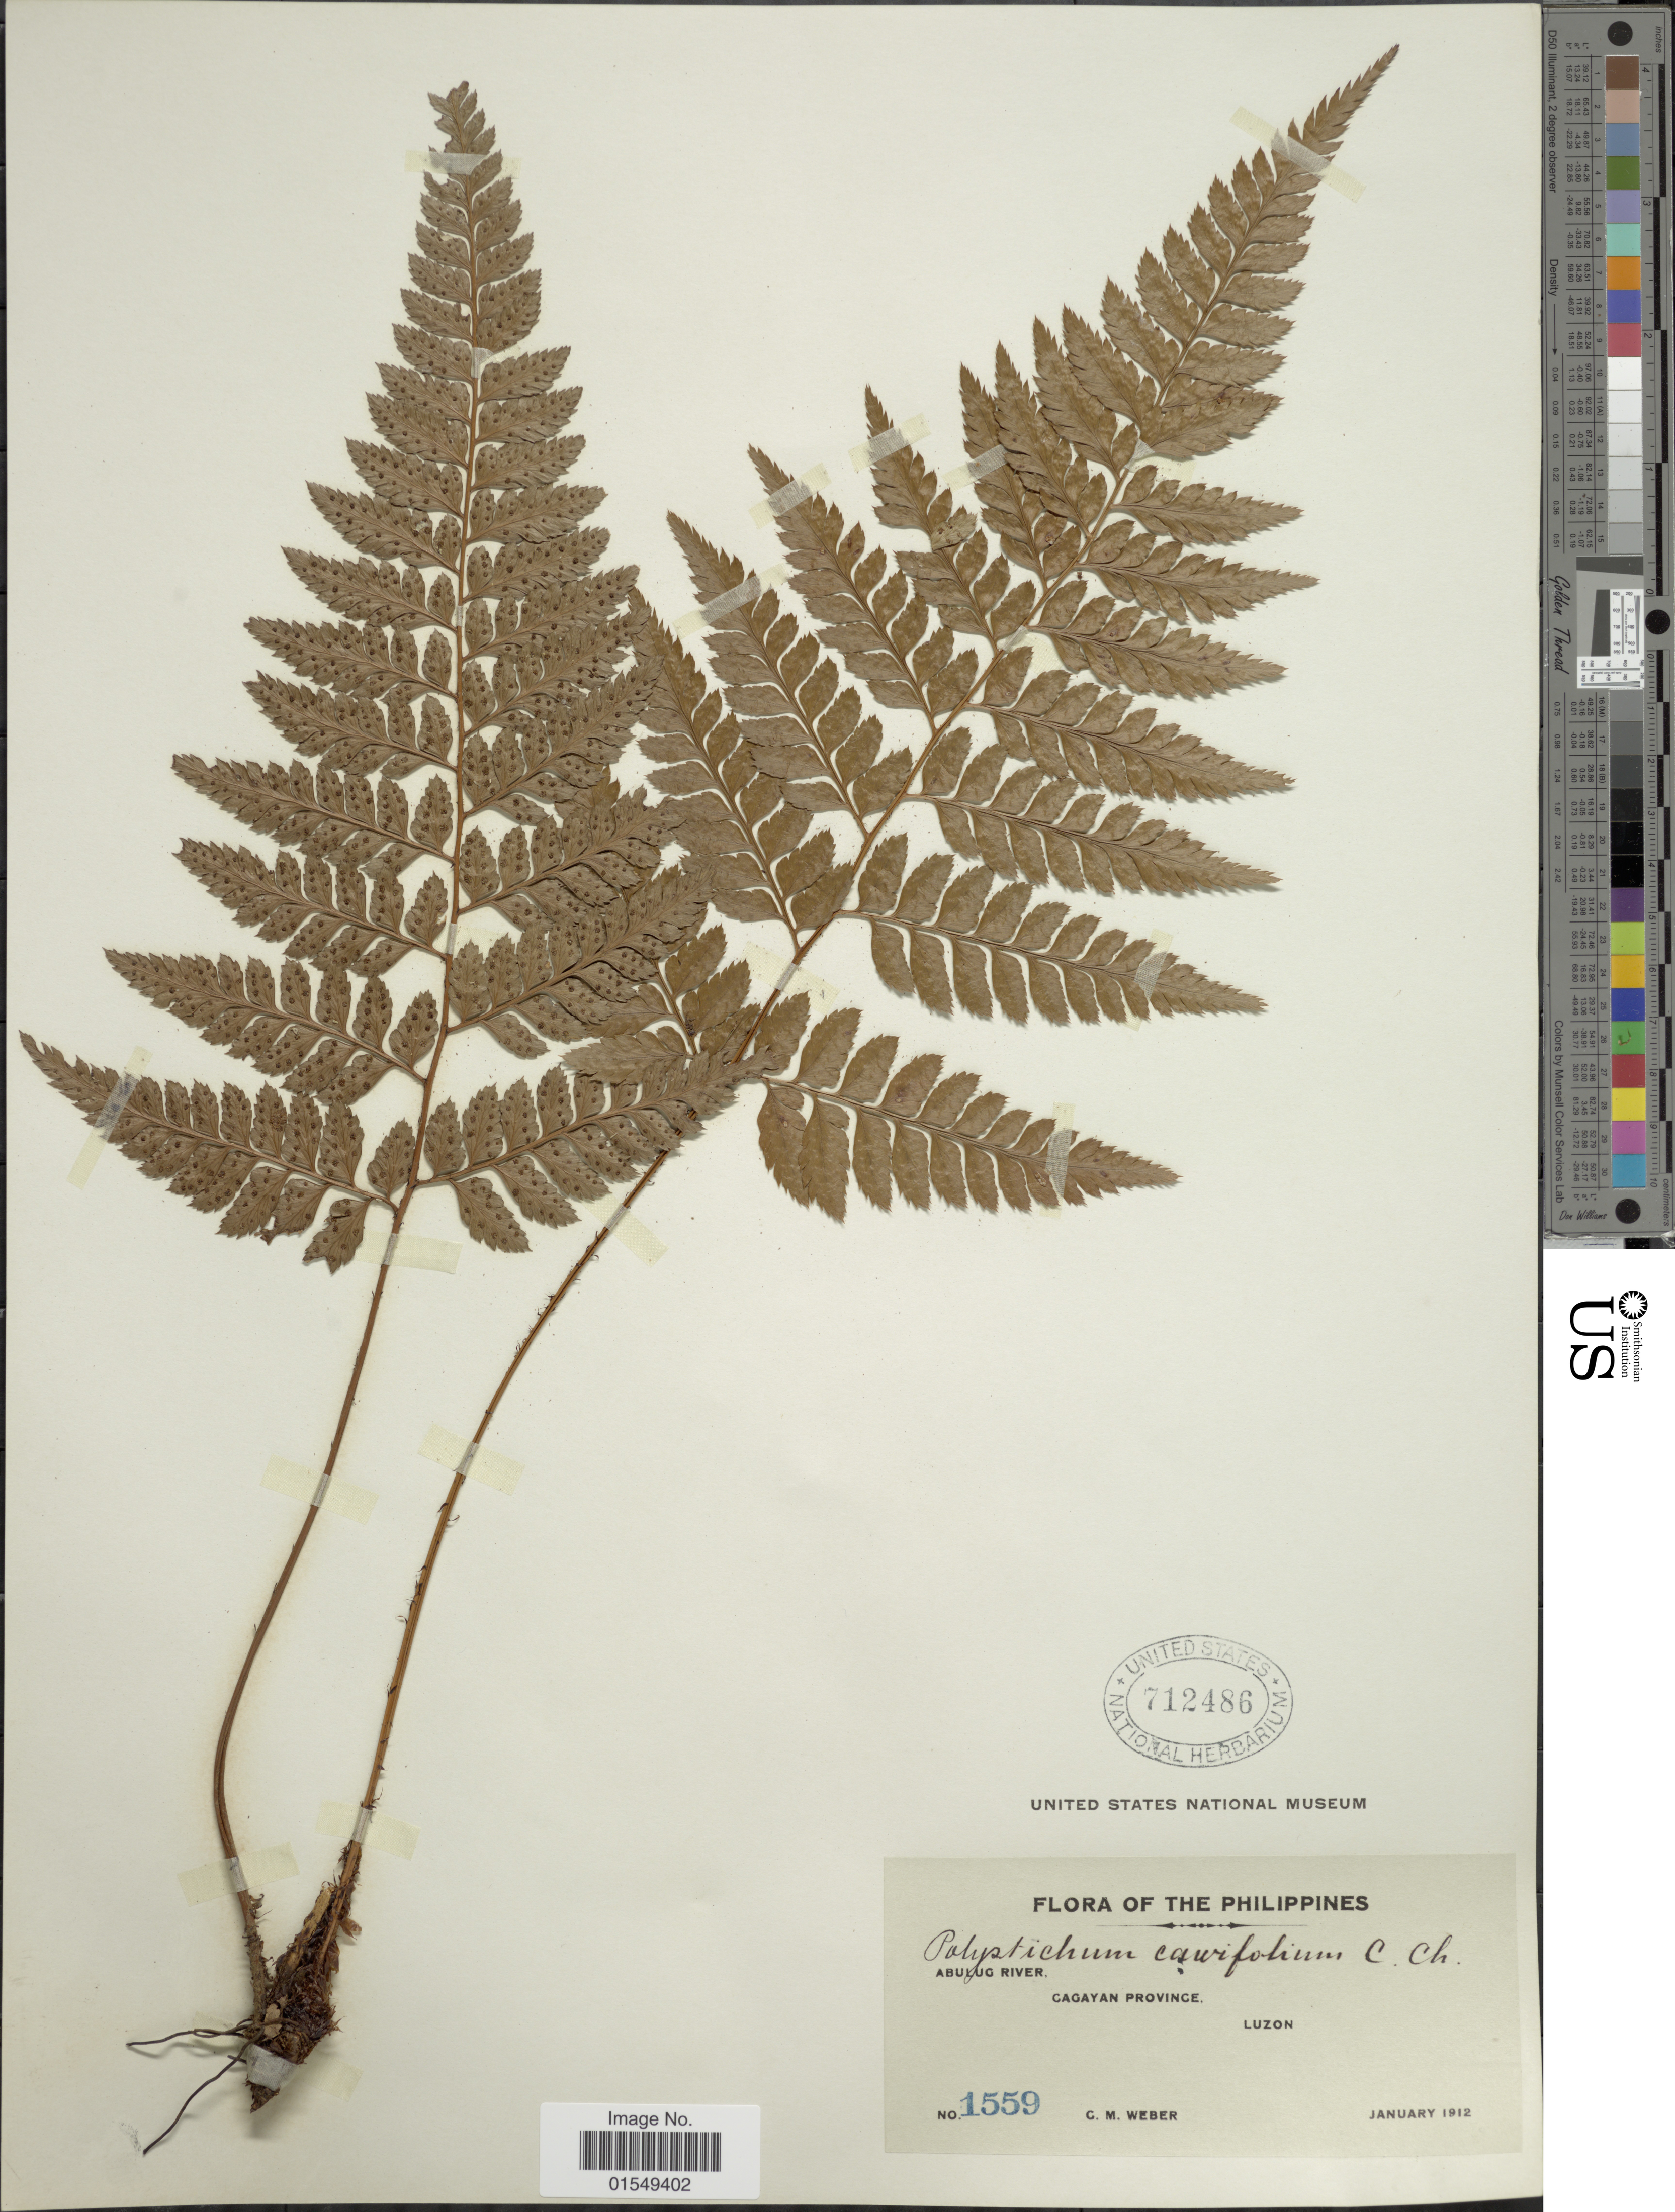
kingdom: Plantae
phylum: Tracheophyta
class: Polypodiopsida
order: Polypodiales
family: Dryopteridaceae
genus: Arachniodes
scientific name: Arachniodes carvifolia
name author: (Kunze) Ching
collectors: C. M. Weber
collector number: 1559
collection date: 1912-01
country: Philippines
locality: Abulug River, Cagayan Province, Luzon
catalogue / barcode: US 712486